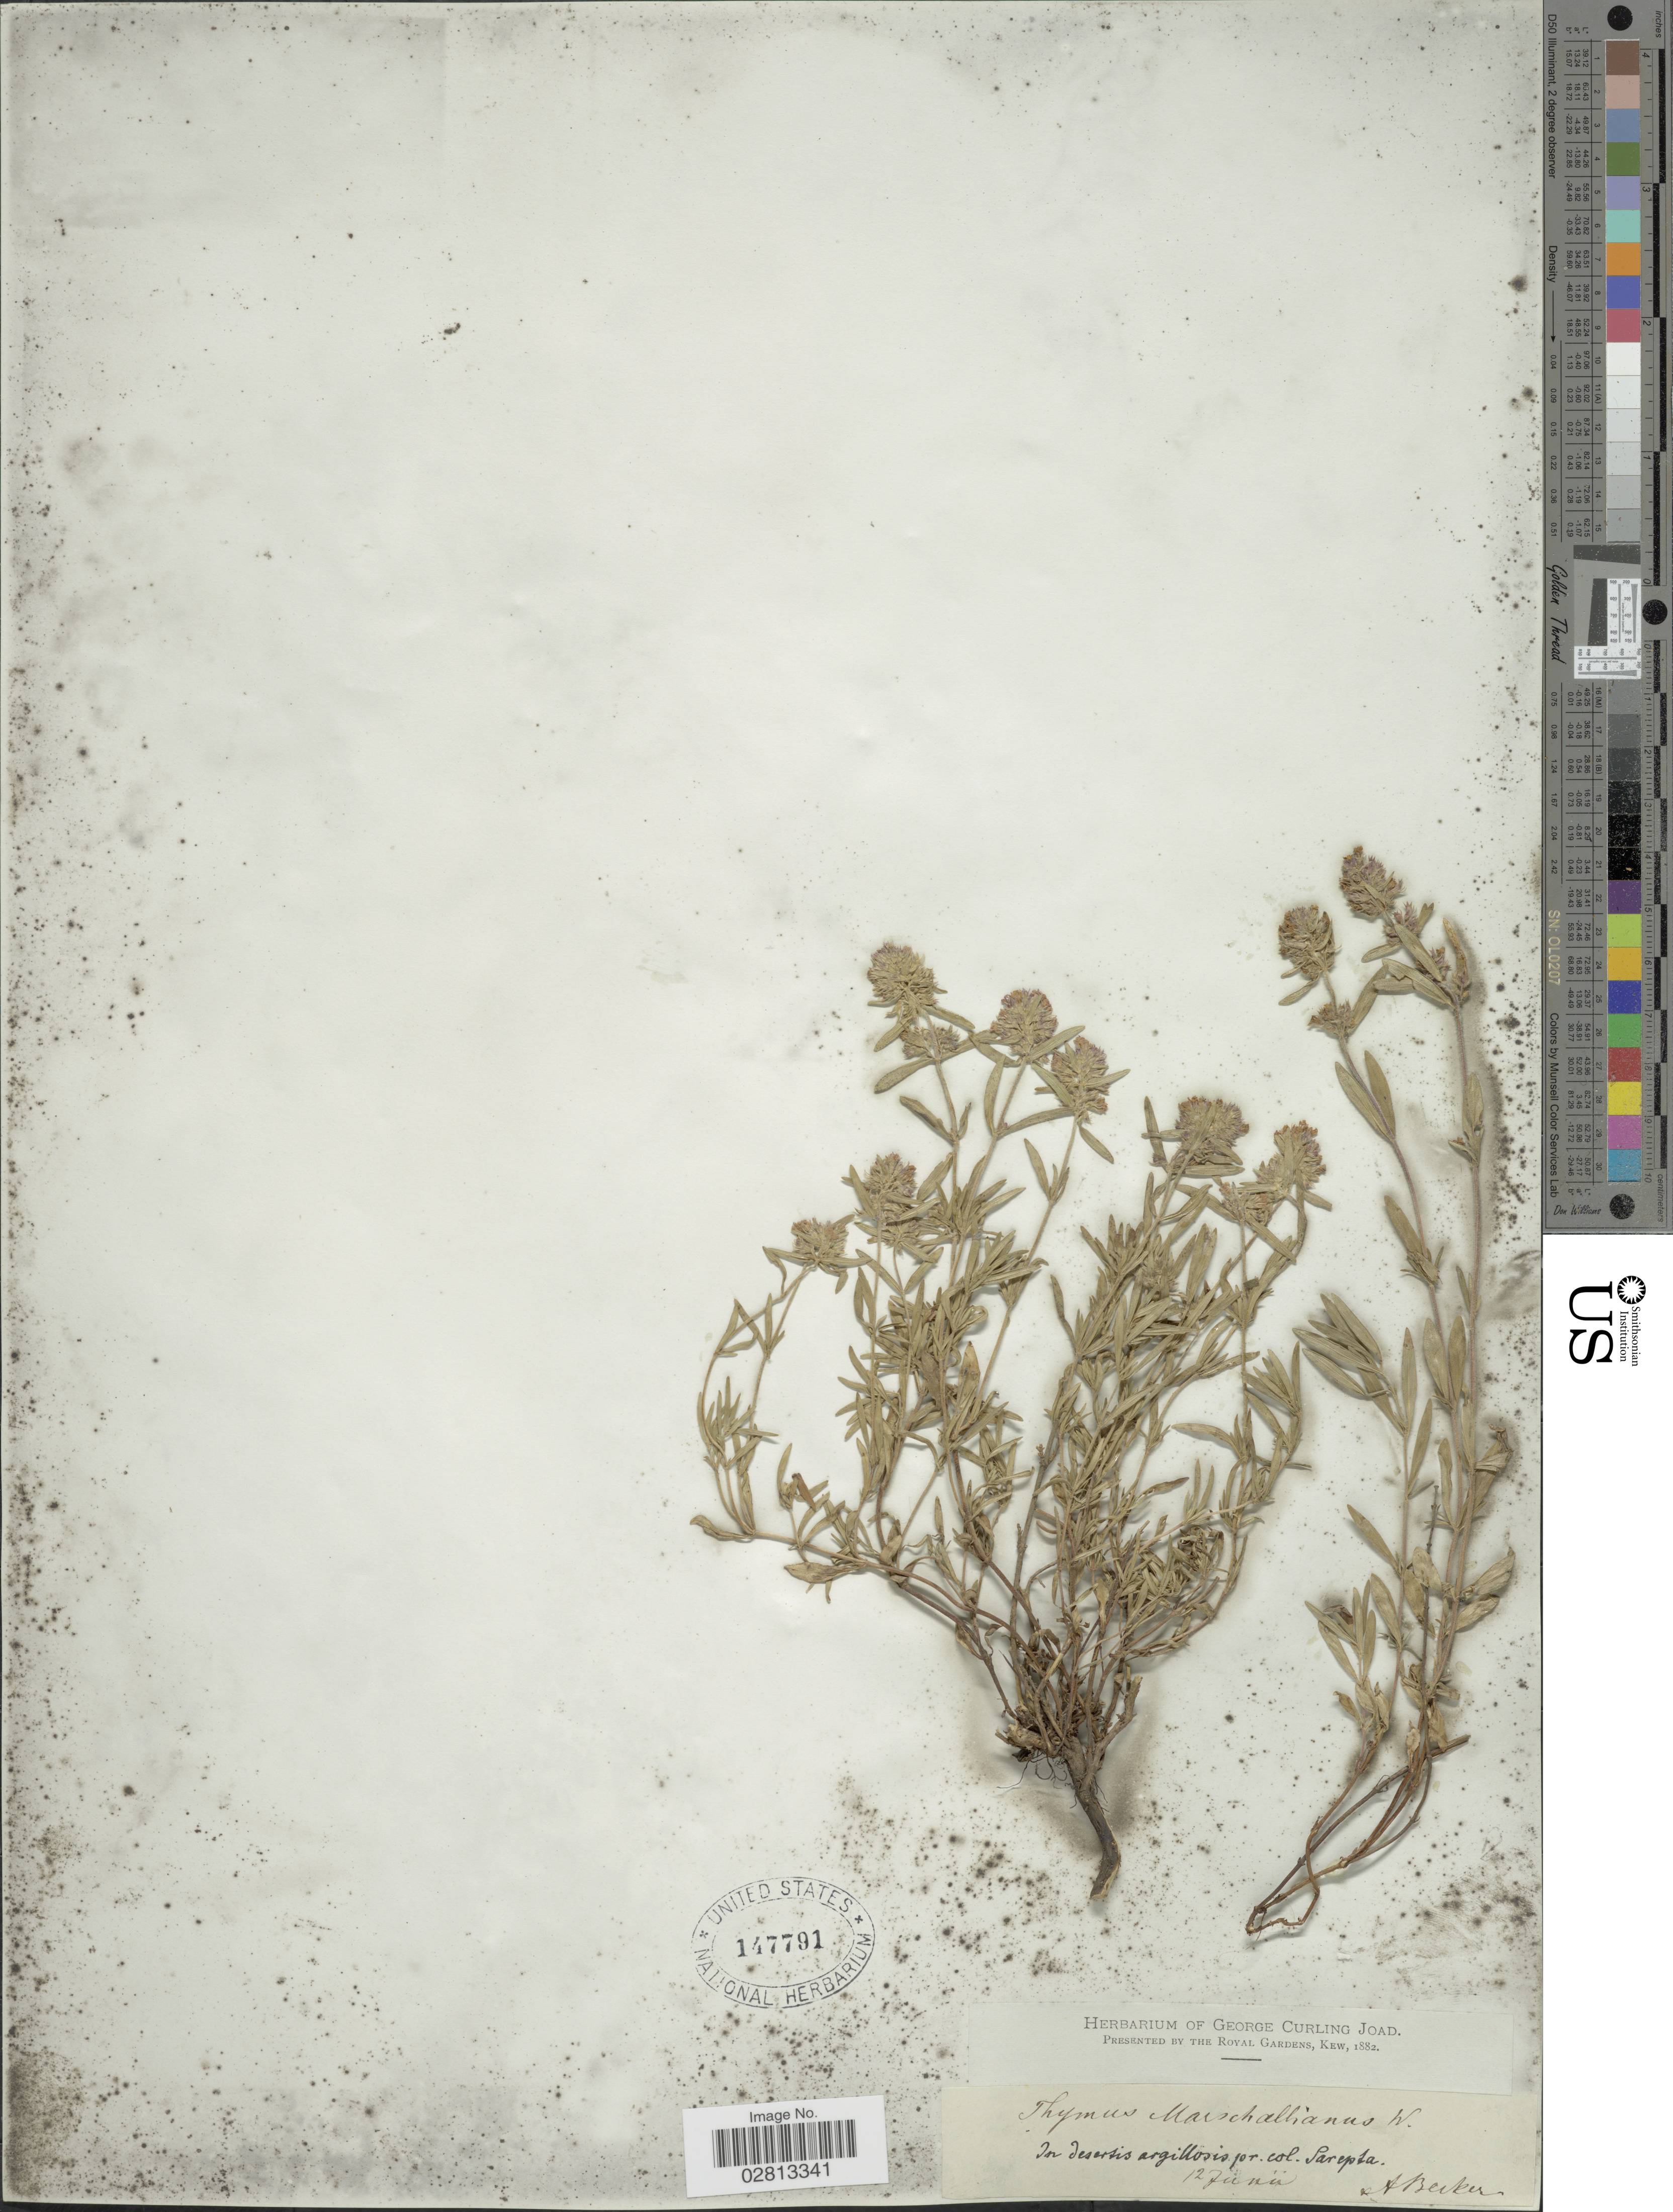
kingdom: Plantae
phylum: Tracheophyta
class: Magnoliopsida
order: Lamiales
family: Lamiaceae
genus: Thymus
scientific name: Thymus marschallianus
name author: Willd.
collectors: A. Becker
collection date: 1882-06-12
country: Russian Federation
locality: In desertis argillosis pr. col. Sarepta.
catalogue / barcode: US 147791